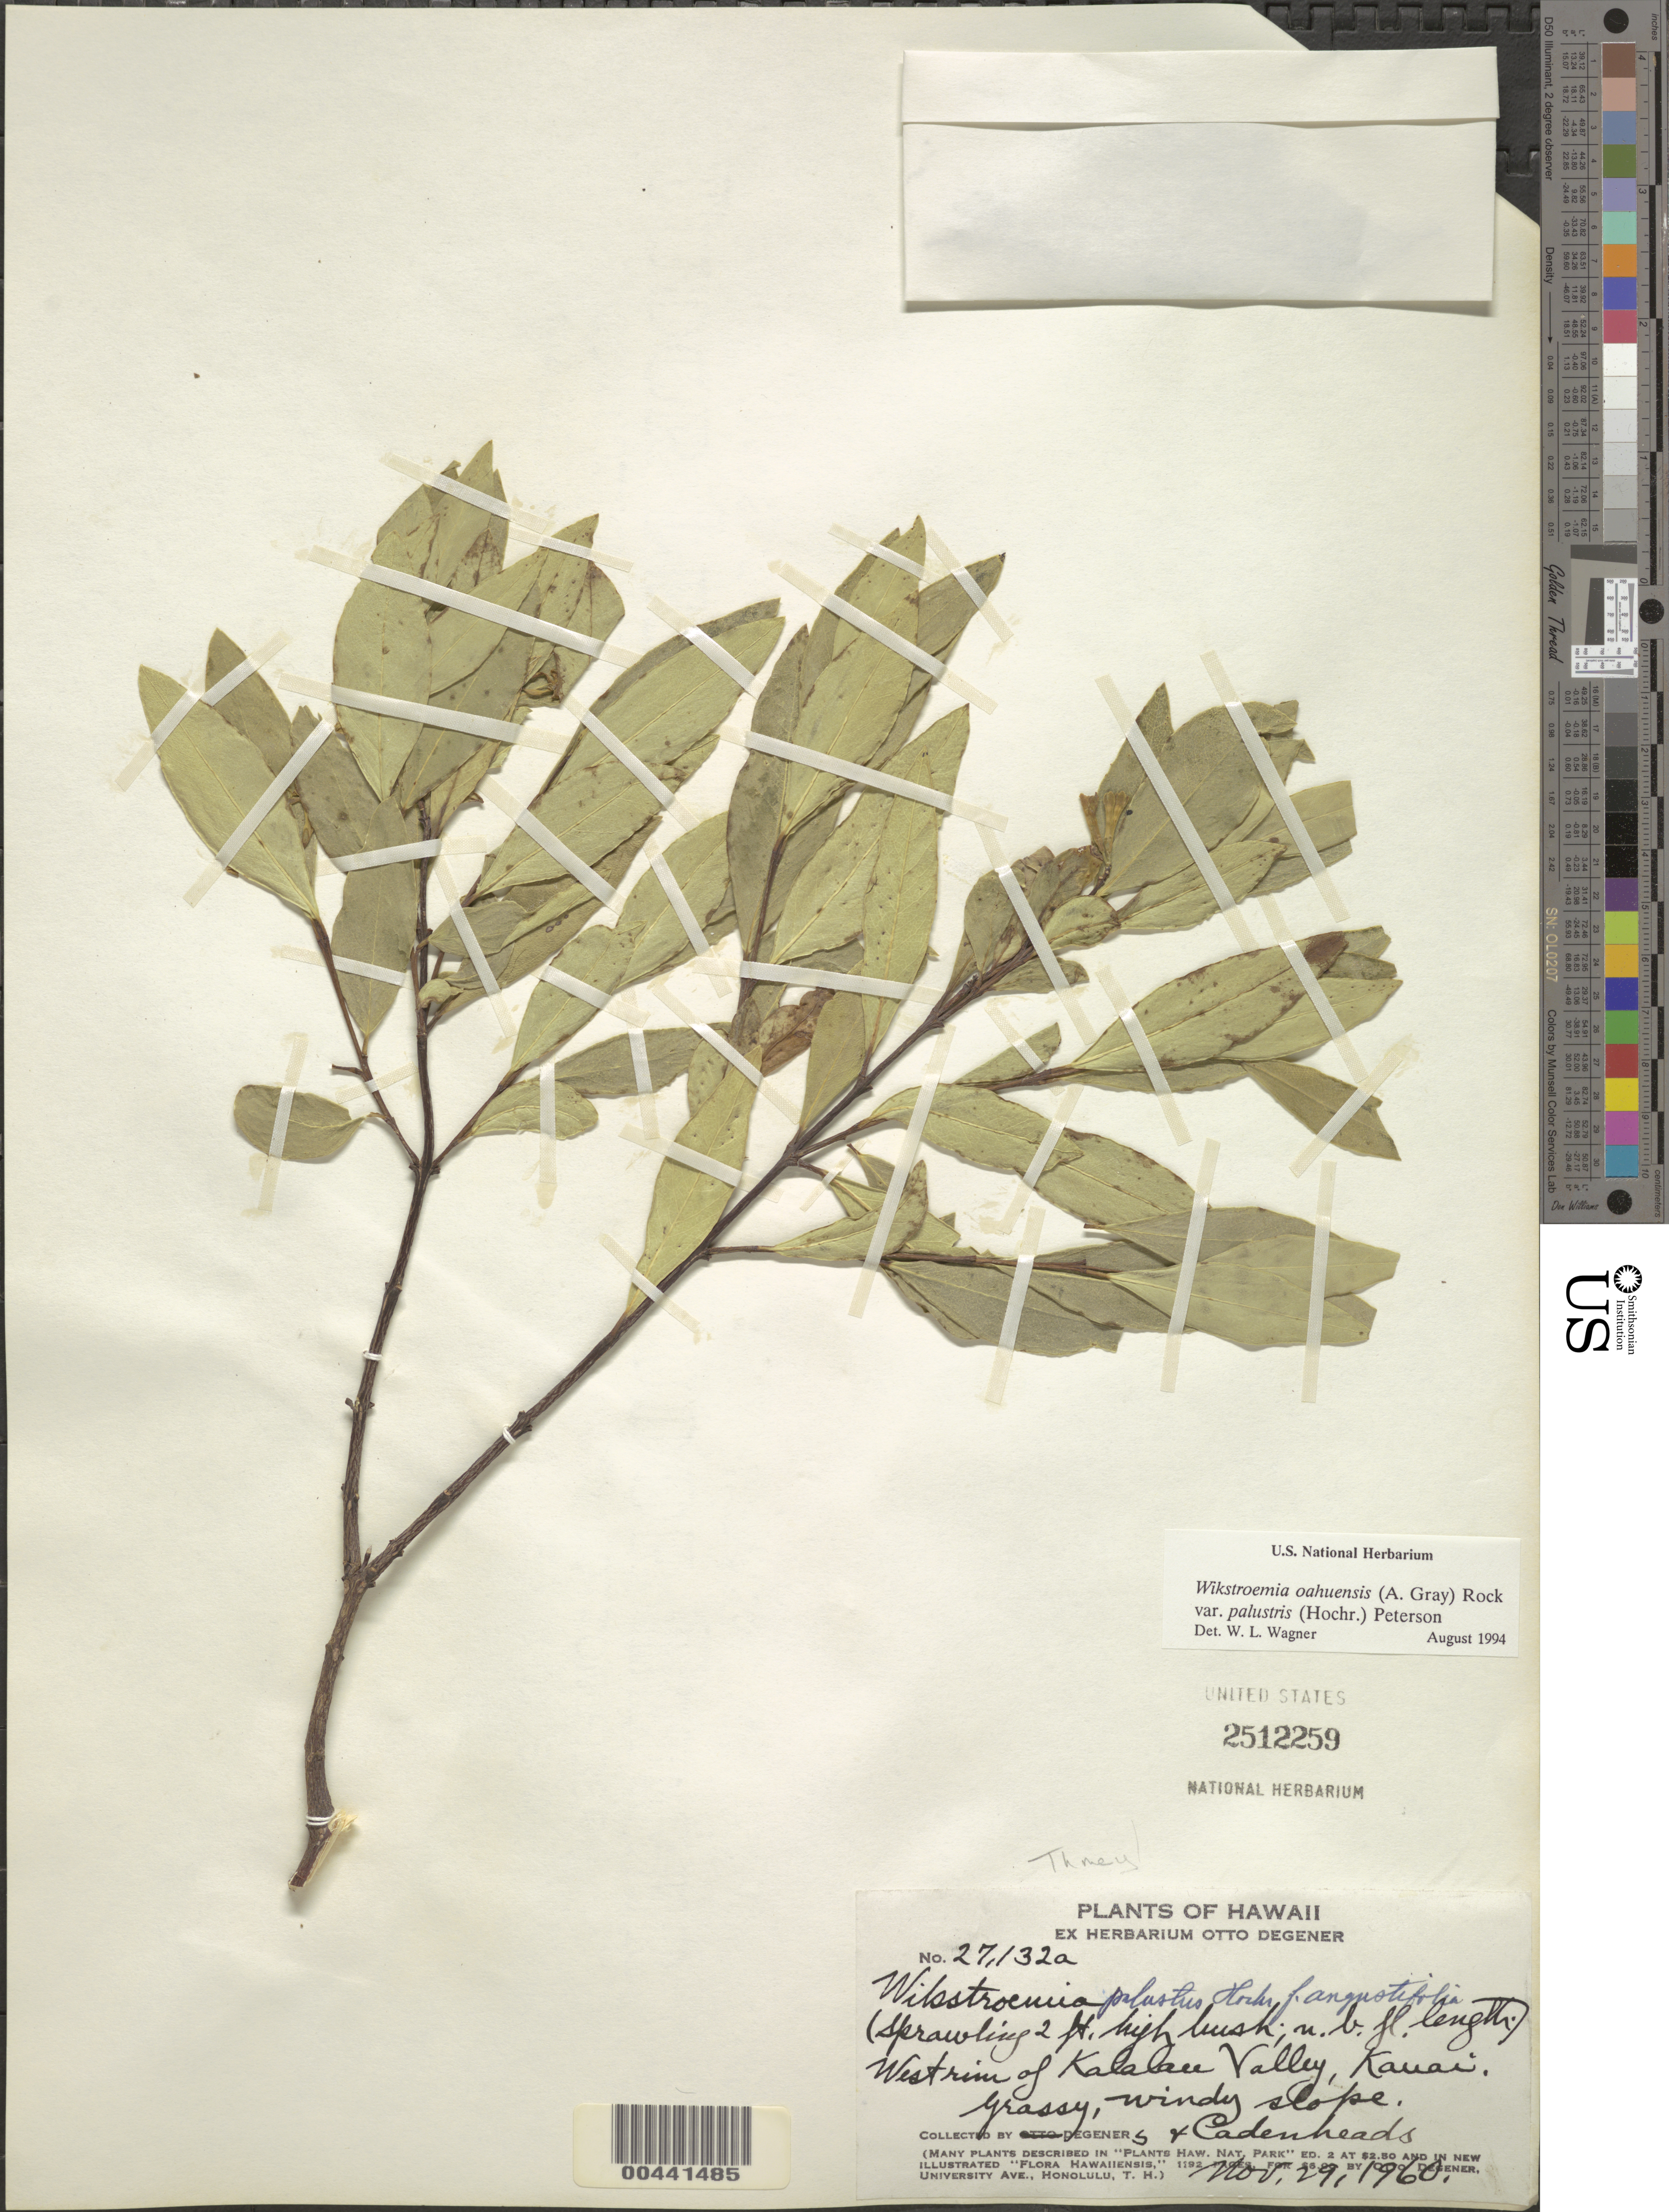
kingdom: Plantae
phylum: Tracheophyta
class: Magnoliopsida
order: Malvales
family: Thymelaeaceae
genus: Wikstroemia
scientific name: Wikstroemia oahuensis var. palustris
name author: (Hochr.) B. Peterson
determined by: Wagner, W. L., (BOT), Smithsonian Institution - National Museum of Natural History (UNITED STATES)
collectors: O. Degener, I. Degener & Cadenheads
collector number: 27132a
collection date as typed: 29 Nov 1960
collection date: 1960-11-29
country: United States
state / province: Hawaii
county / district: Kauai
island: Kaua'i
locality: West rim of Kalalau Valley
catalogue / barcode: US 2512259